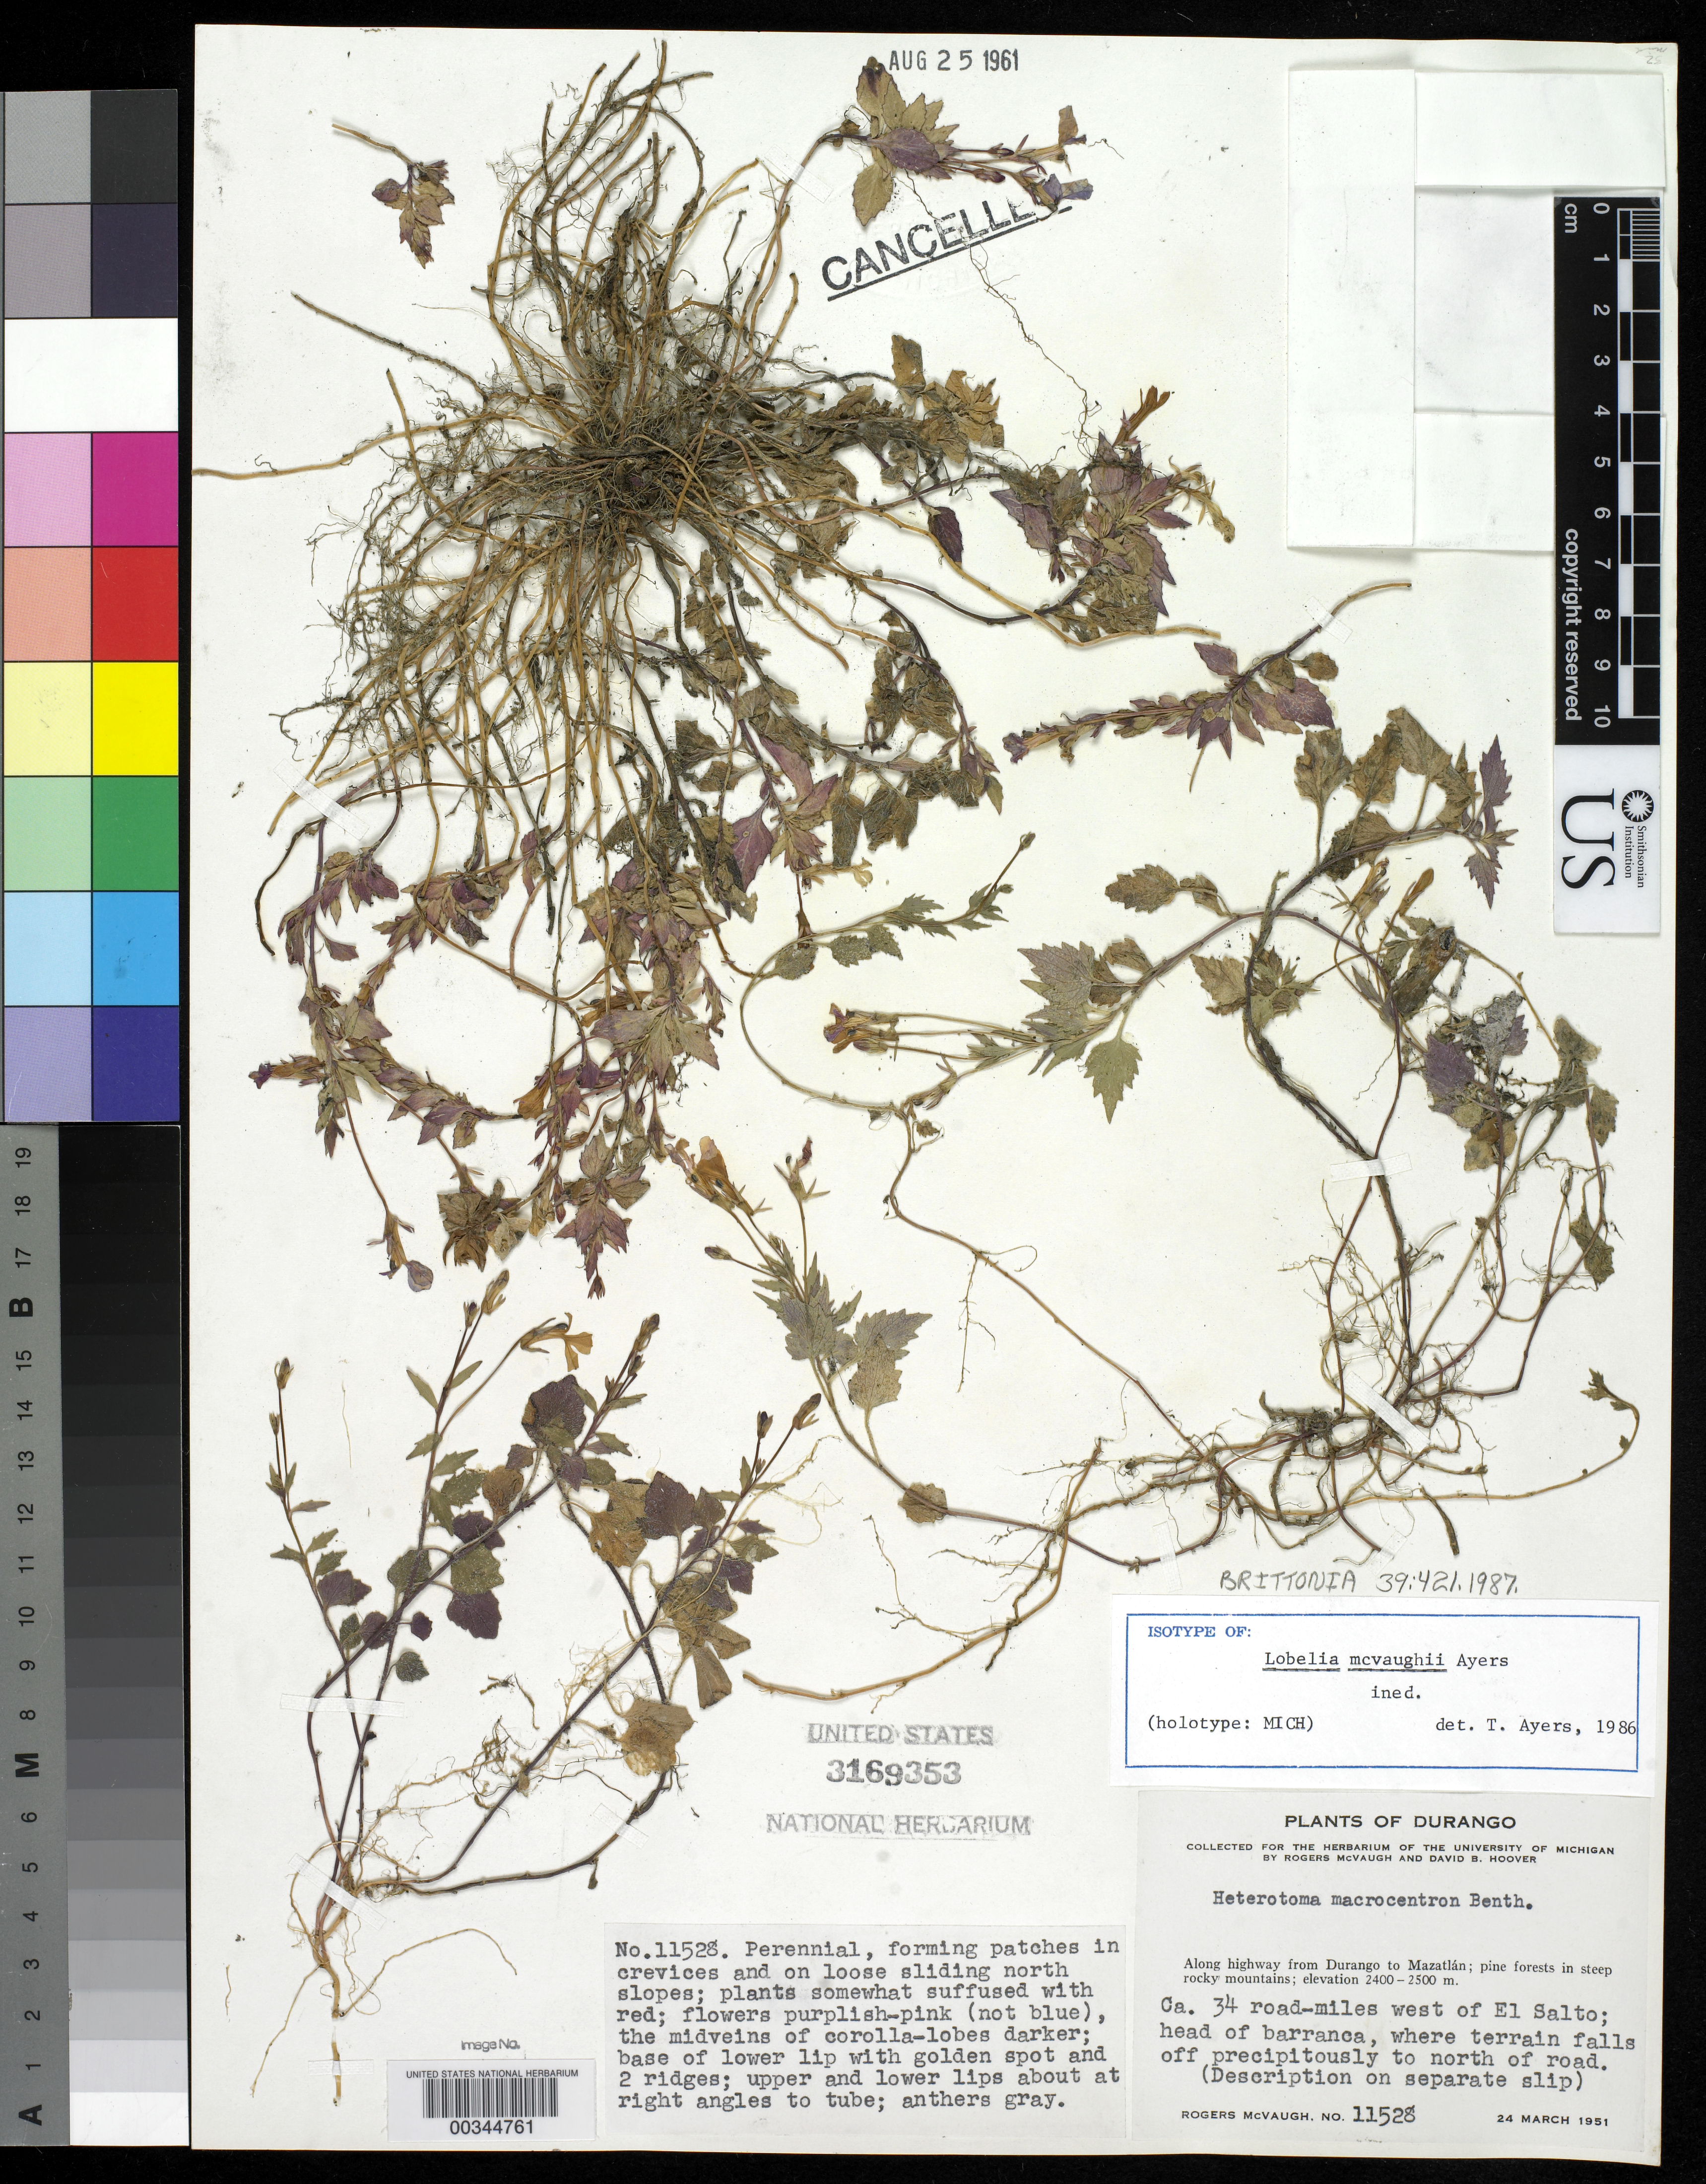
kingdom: Plantae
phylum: Tracheophyta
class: Magnoliopsida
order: Asterales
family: Campanulaceae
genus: Lobelia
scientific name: Lobelia mcvaughii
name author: T.J. Ayers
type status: Isotype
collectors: R. McVaugh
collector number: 11528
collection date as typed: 24 Mar 1951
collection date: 1951-03-24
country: Mexico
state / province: Durango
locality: Ca. 34 road-mi W of El Salto, head of Barranca, along highway from Durango to Mazatlan.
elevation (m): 2400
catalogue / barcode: US 3169353